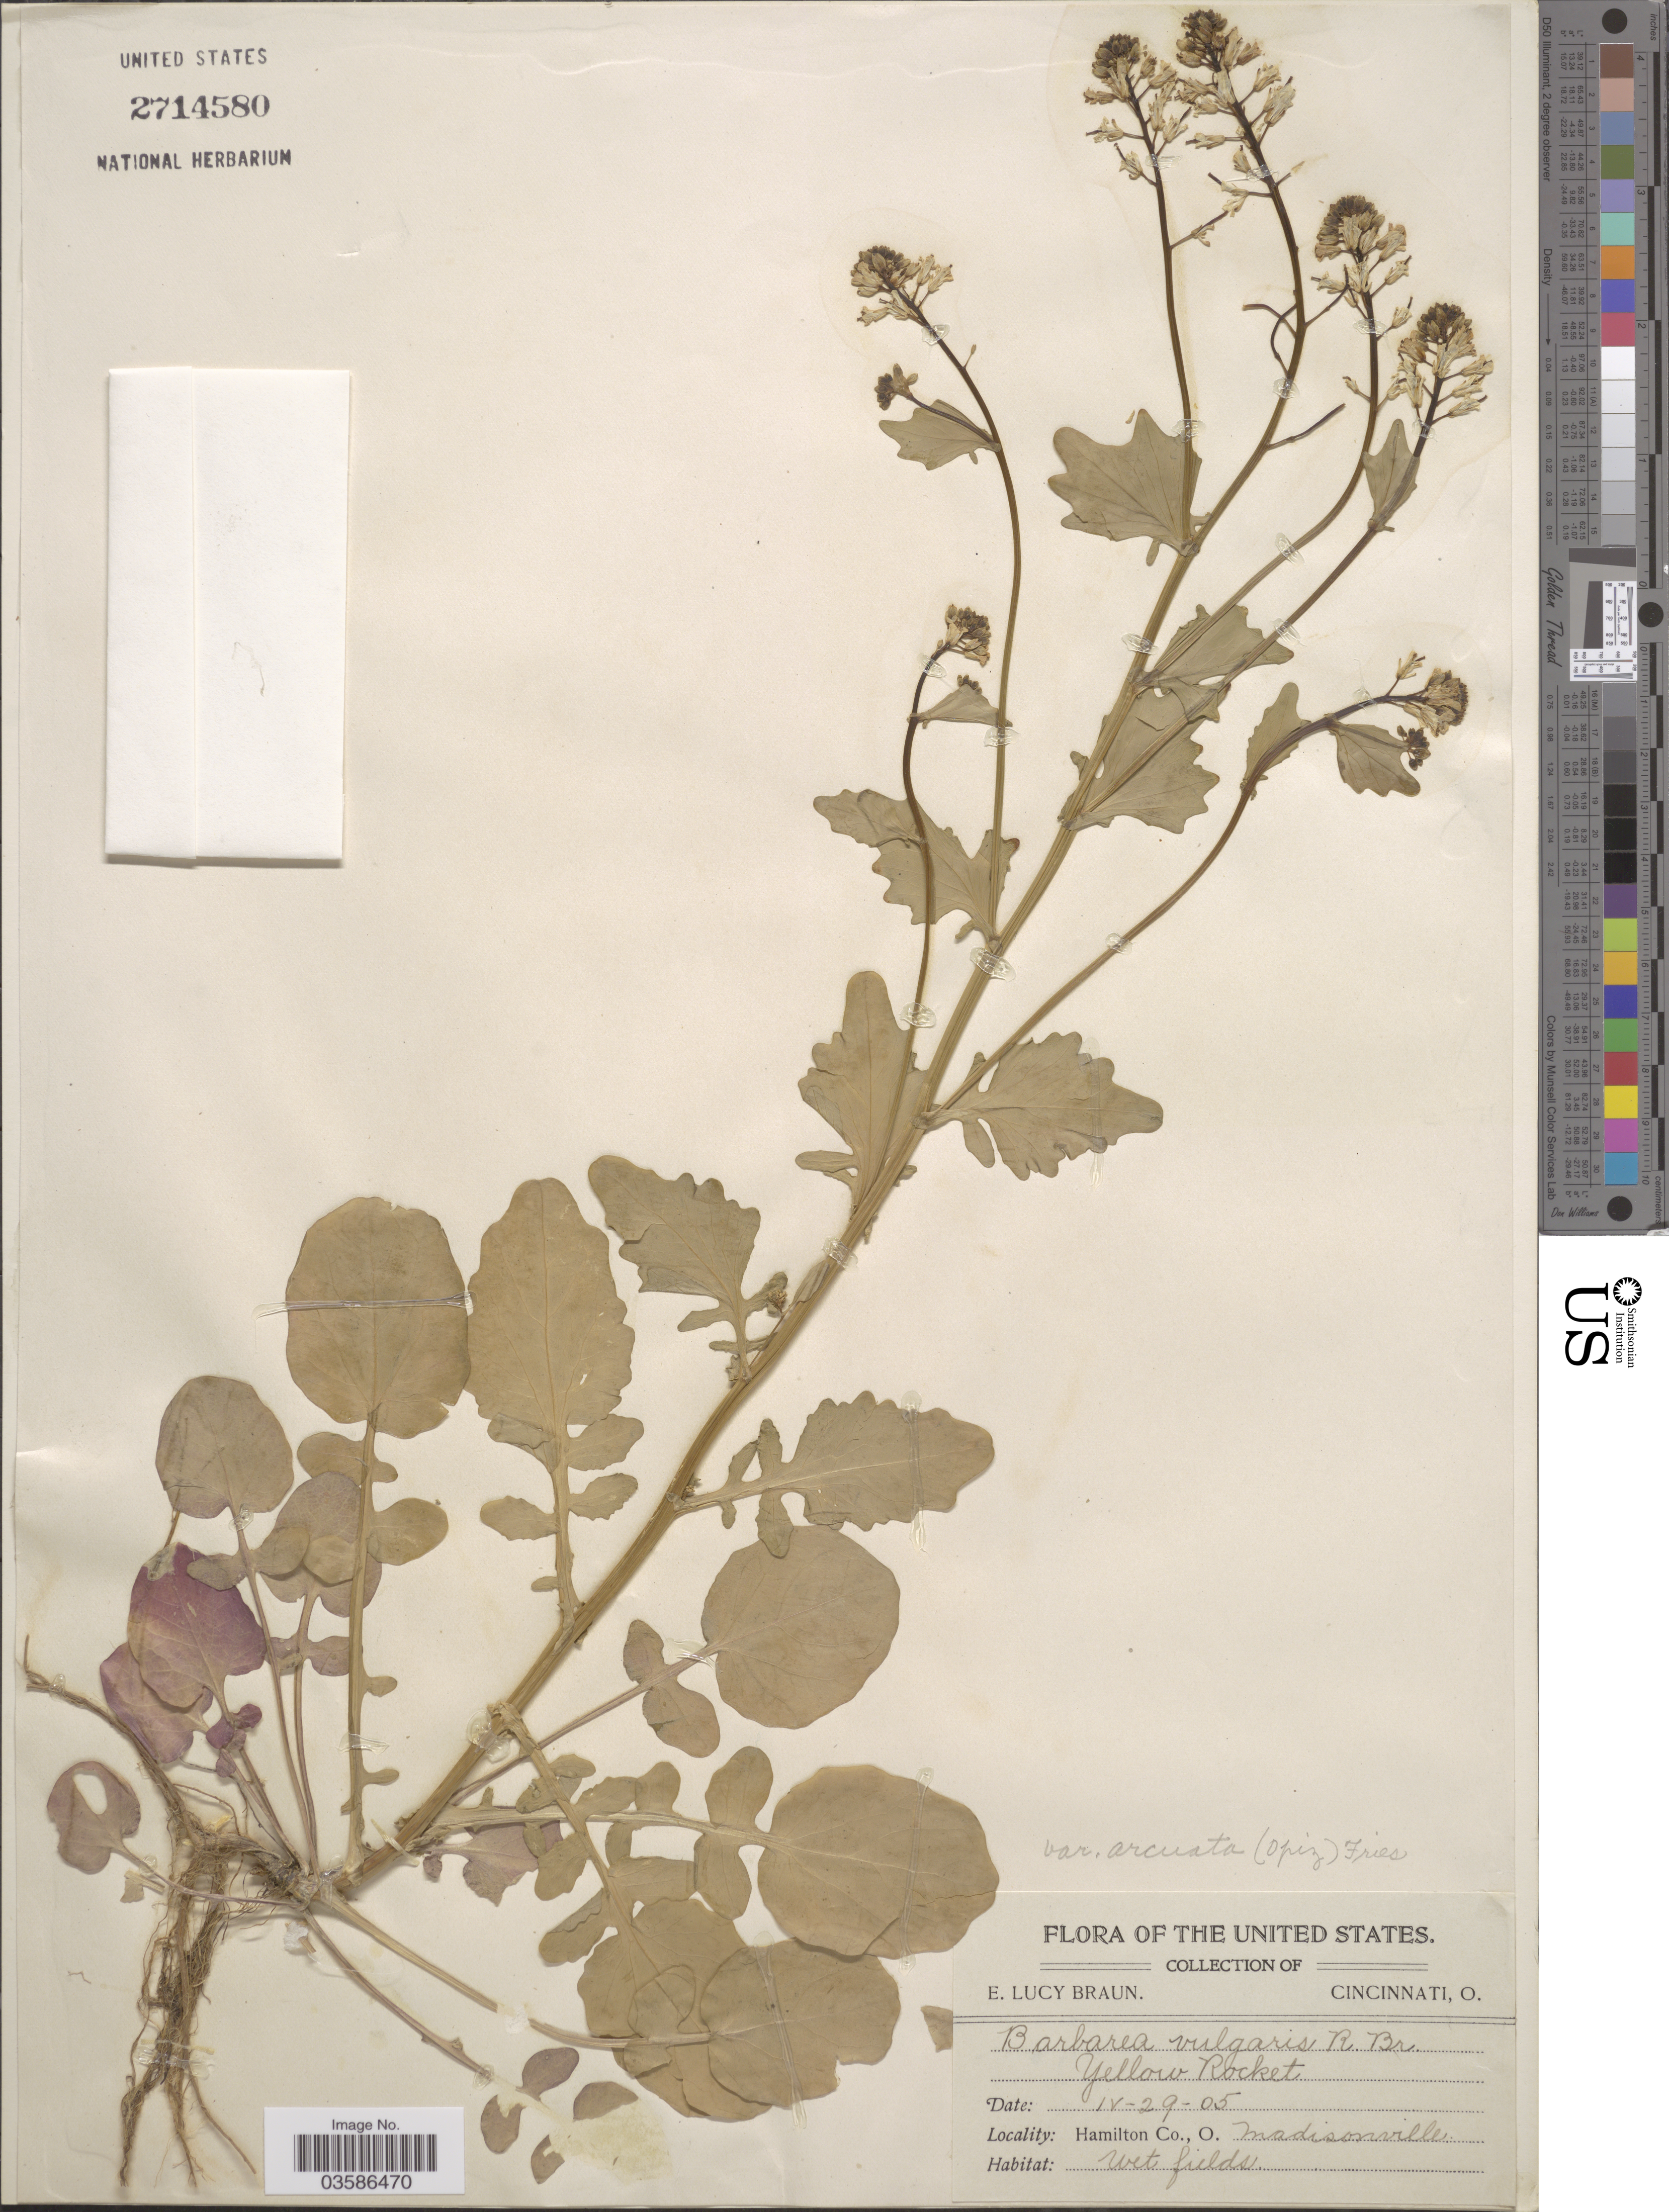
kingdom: Plantae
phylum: Tracheophyta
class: Magnoliopsida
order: Brassicales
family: Brassicaceae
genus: Barbarea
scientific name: Barbarea vulgaris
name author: W.T. Aiton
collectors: E. L. Braun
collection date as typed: Transcribed d/m/y: 29/4/5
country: United States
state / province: Ohio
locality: Hamilton Co. Madisonville.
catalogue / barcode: US 2714580